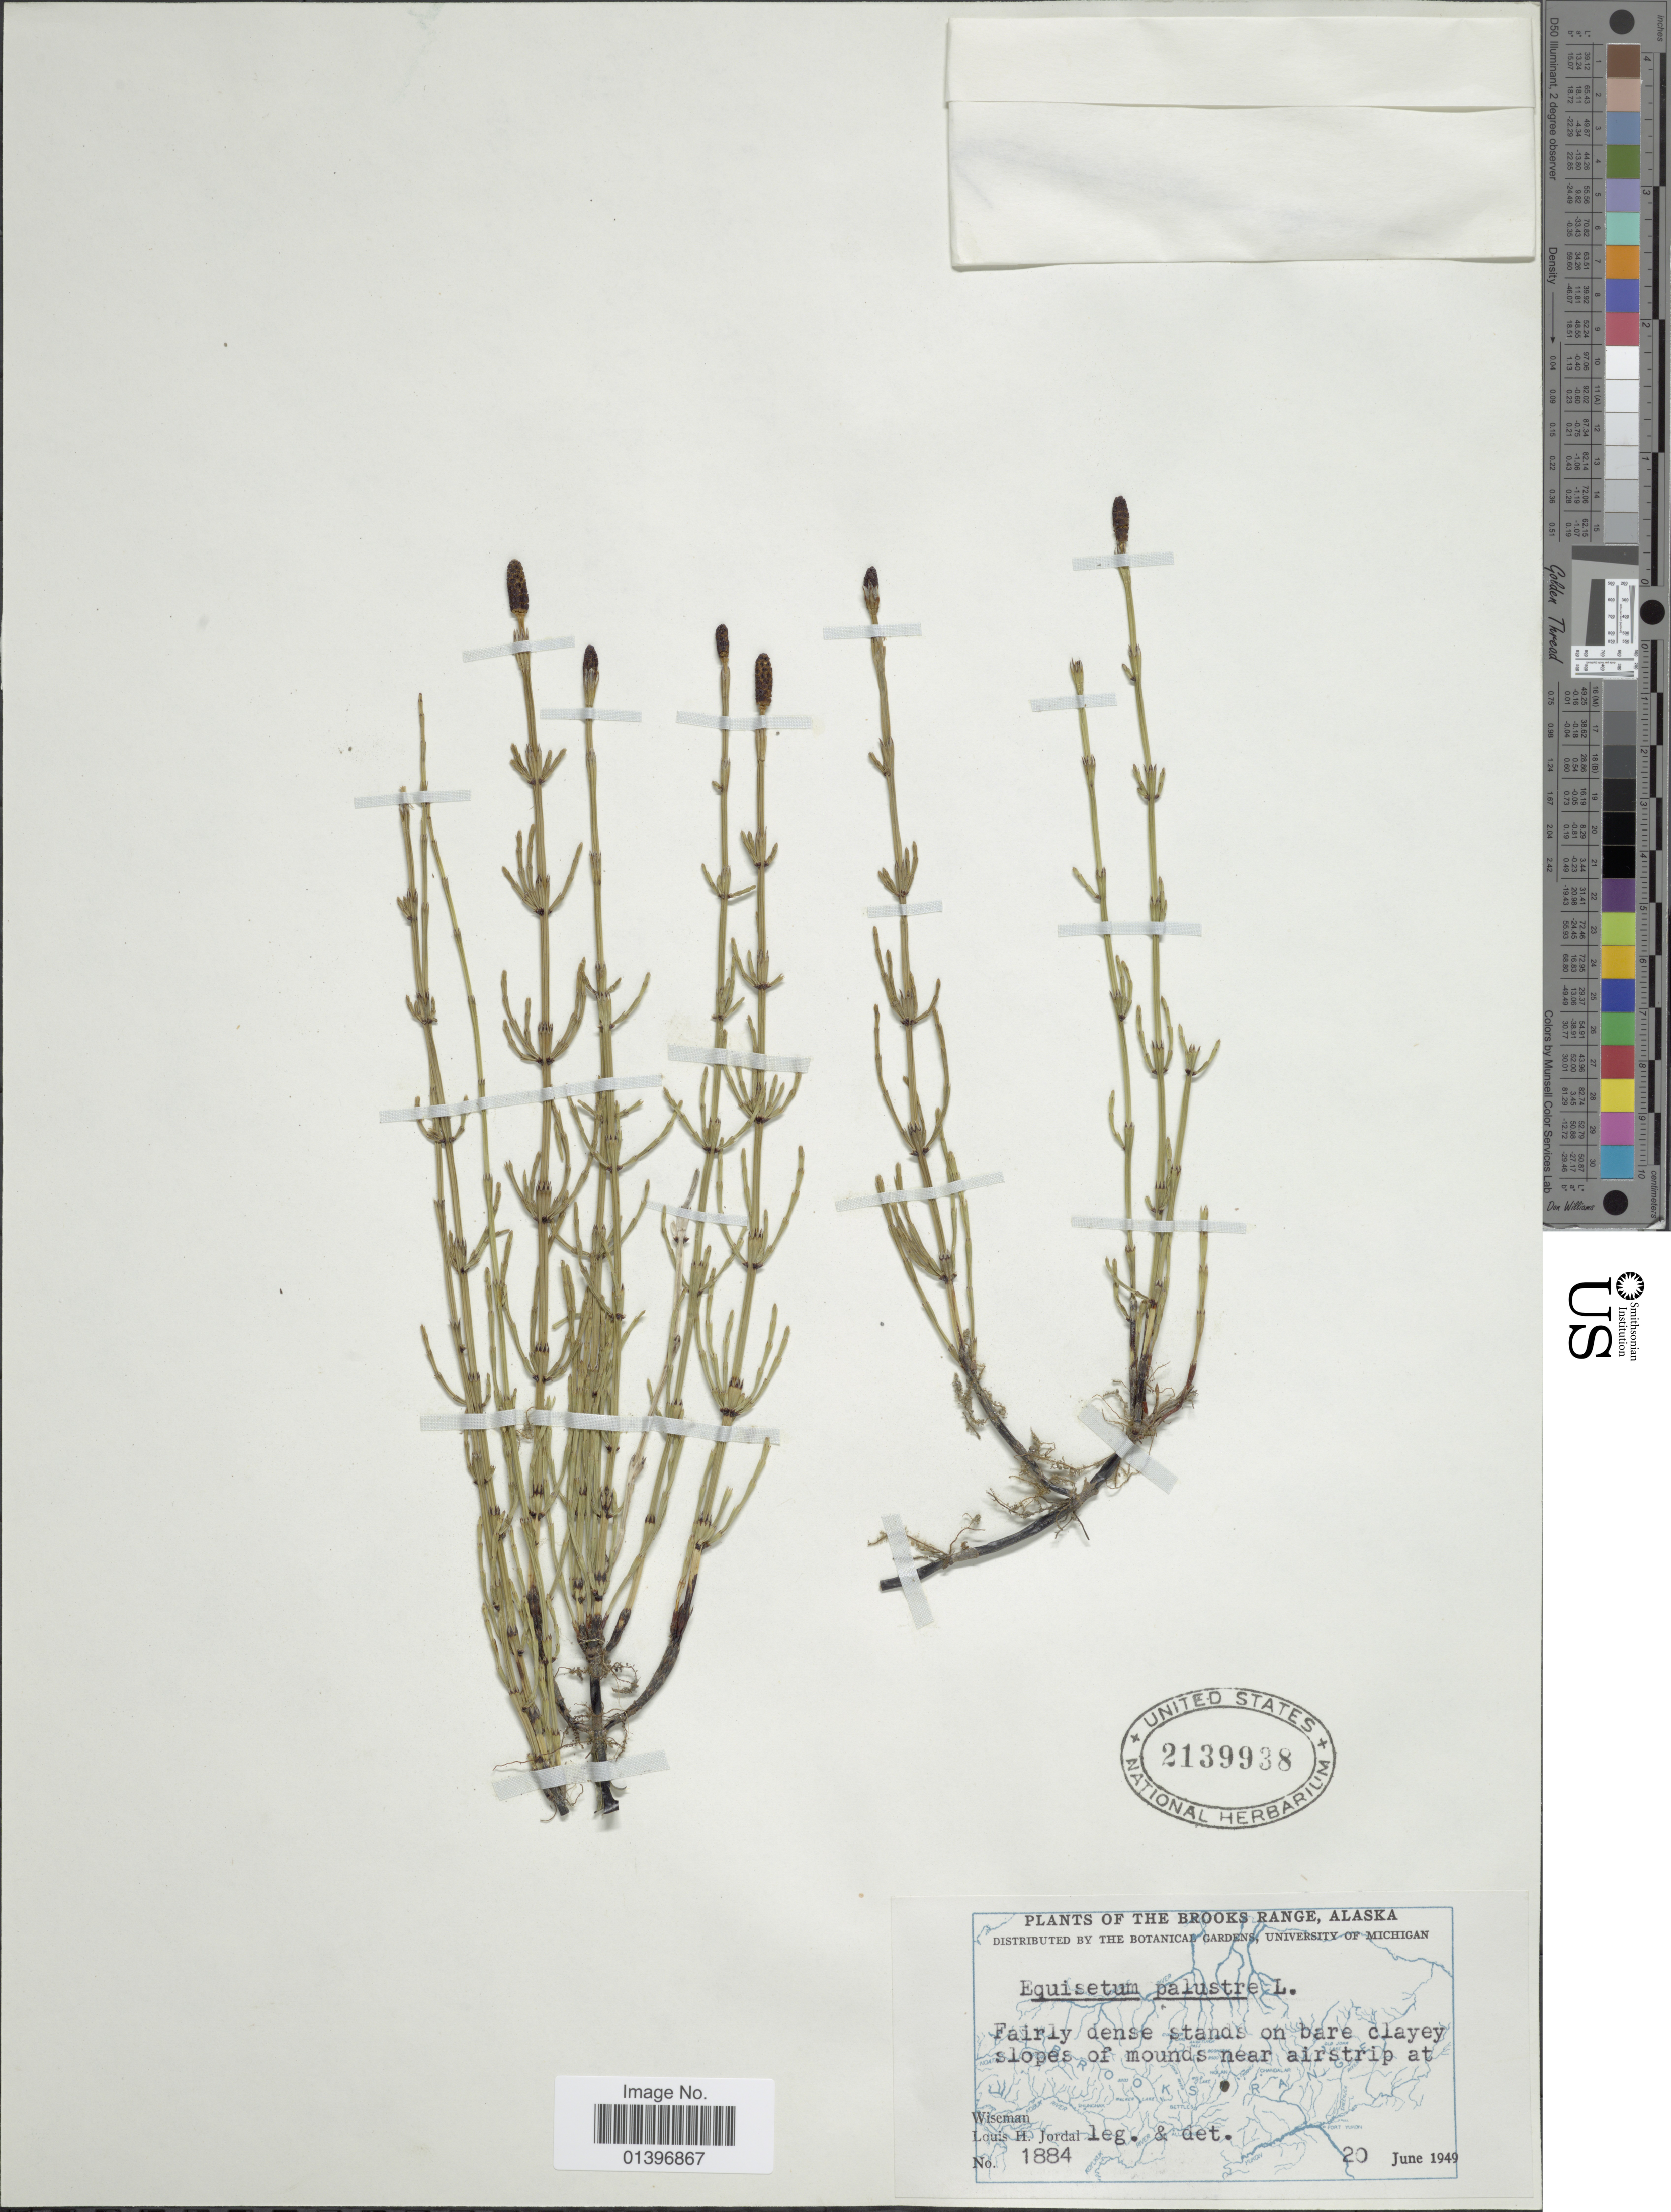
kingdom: Plantae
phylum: Tracheophyta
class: Polypodiopsida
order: Equisetales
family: Equisetaceae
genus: Equisetum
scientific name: Equisetum palustre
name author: L.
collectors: L. Jordal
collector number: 1884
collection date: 1949-06-20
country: United States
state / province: Alaska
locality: Brooks Range, Alaska, Fairly dense stands on bare clayey slopes of monds near airstrip at Wiseman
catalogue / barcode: US 2139938